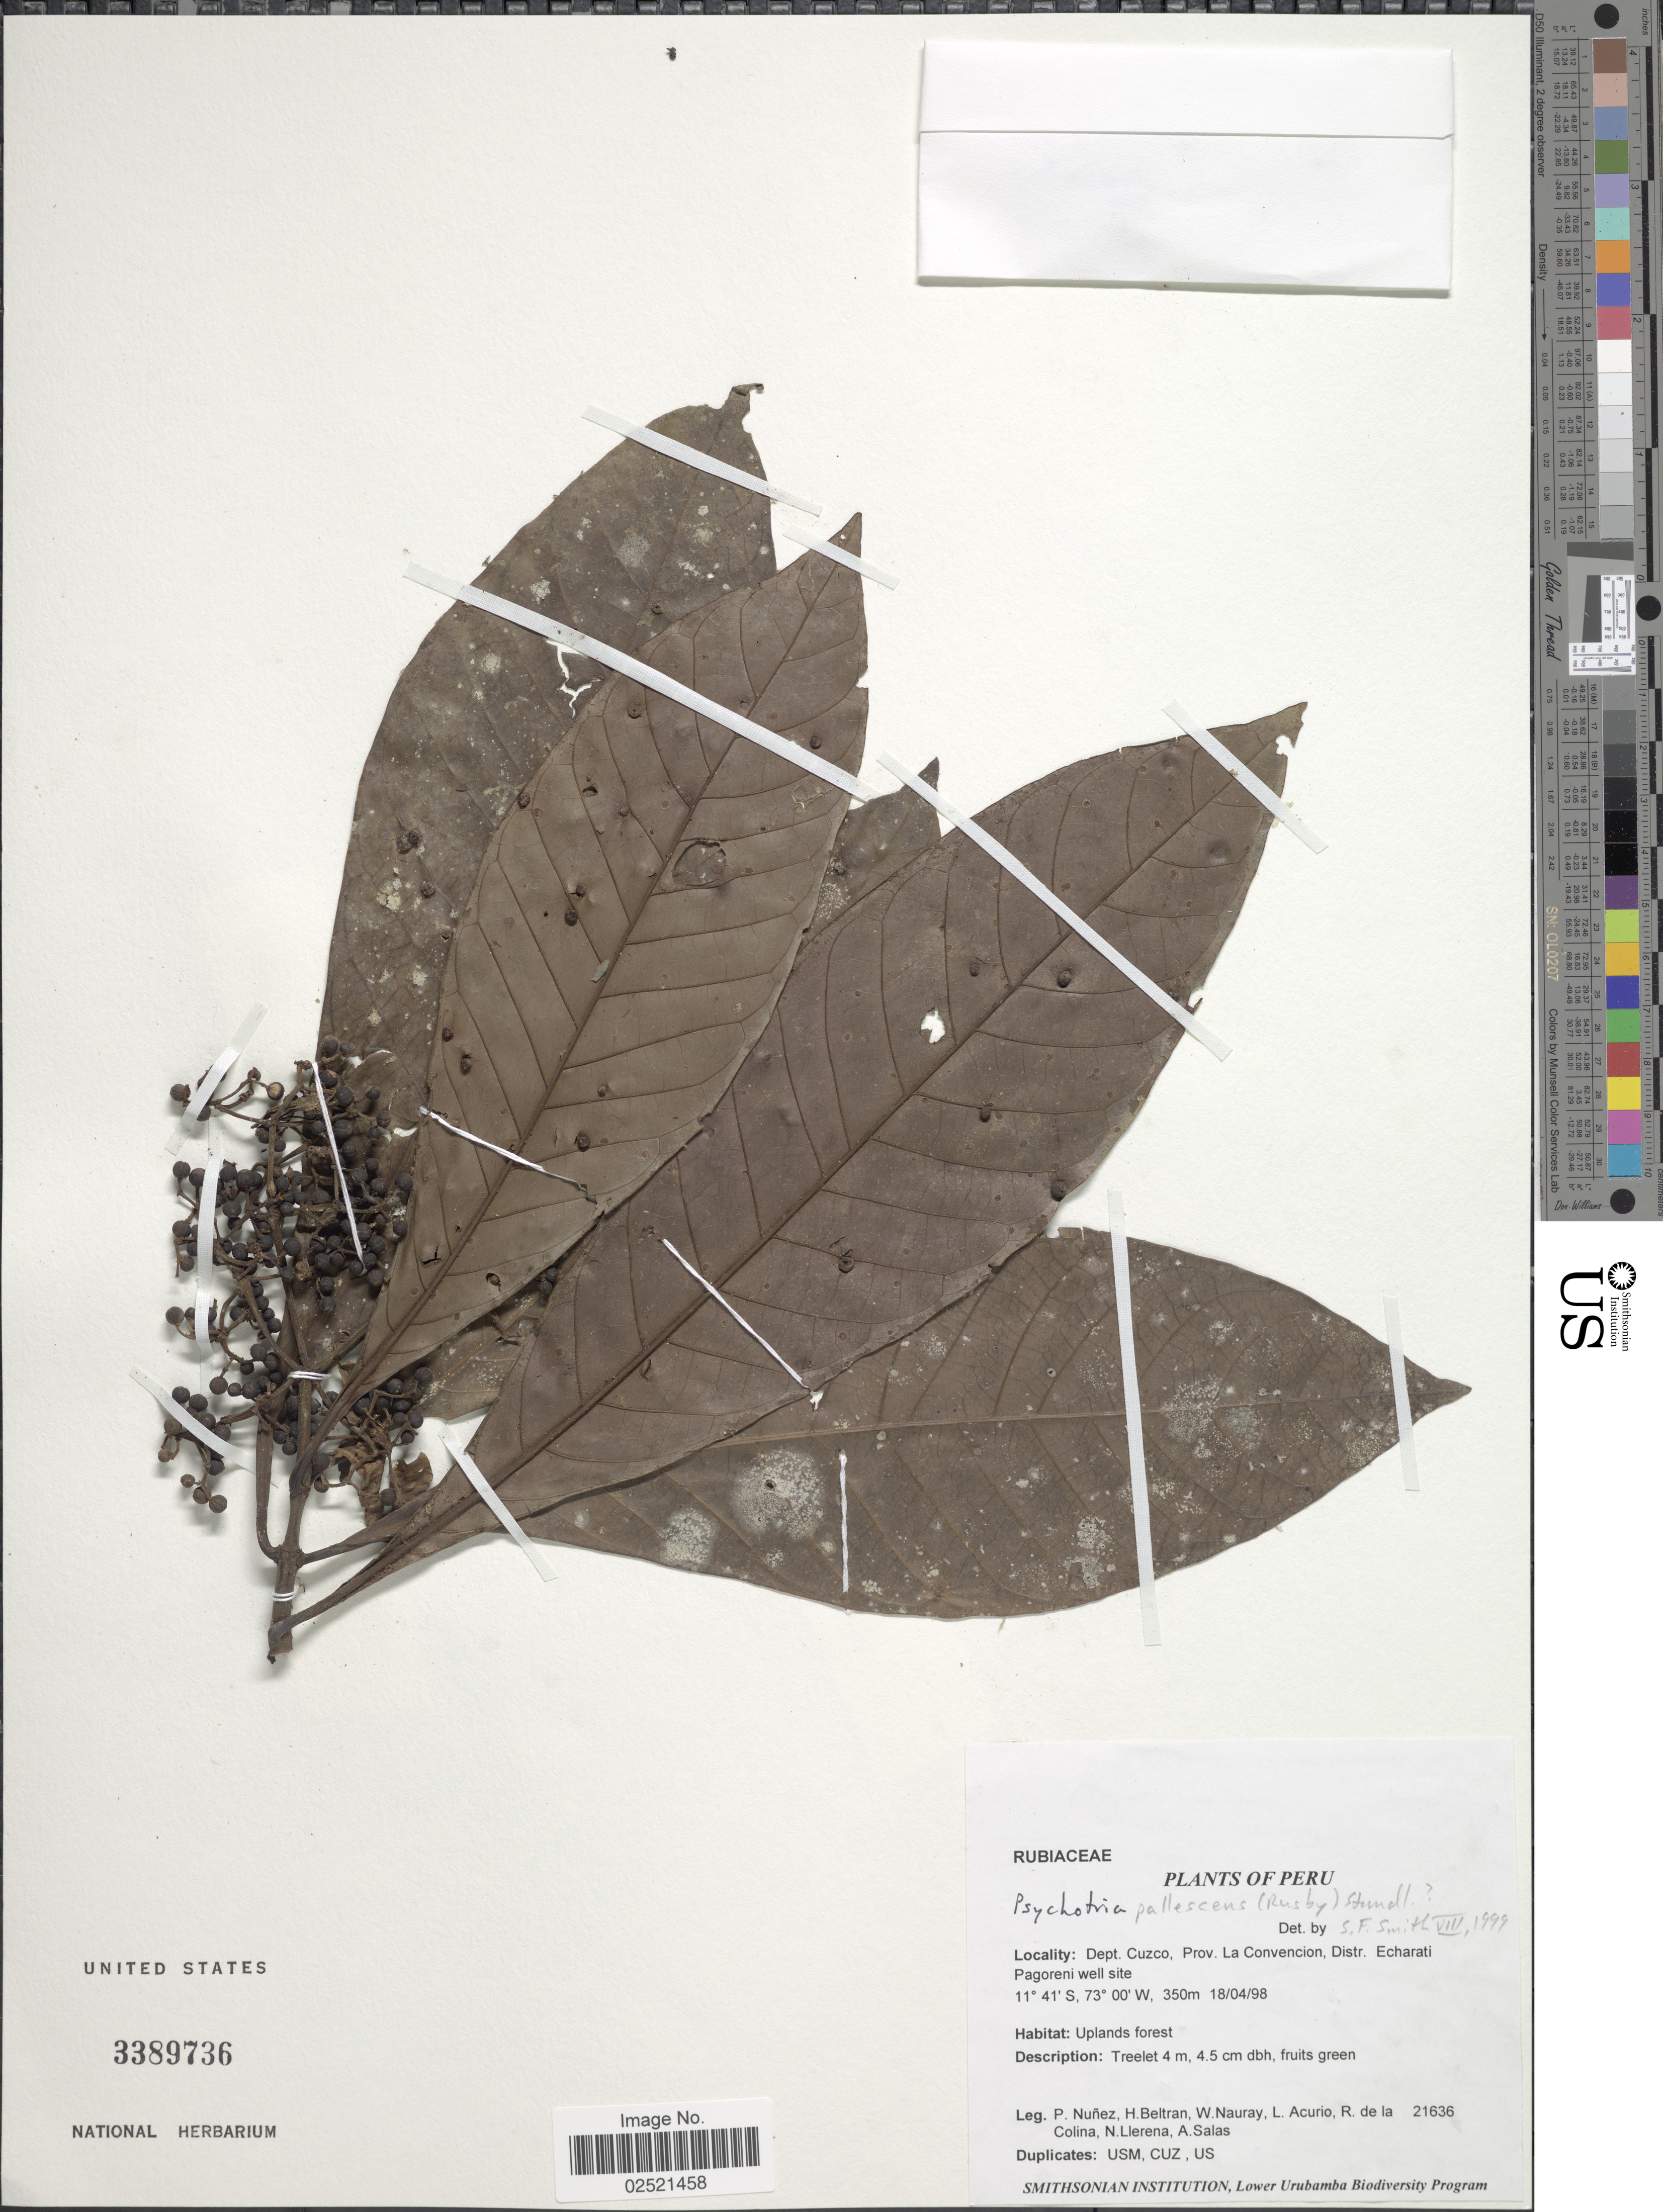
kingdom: Plantae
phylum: Tracheophyta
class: Magnoliopsida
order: Gentianales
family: Rubiaceae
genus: Psychotria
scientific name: Psychotria pallescens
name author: (Rusby) Standl.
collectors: P. Nuñez V., H. Beltran, W. Nauray, L. Acurio & et al.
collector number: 21636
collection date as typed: Transcribed d/m/y: 18/4/98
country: Peru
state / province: Cusco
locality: Cuzco, Prov. La Convencion, Distr. Echarati Pagoreni well site.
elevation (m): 350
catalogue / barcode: US 3389736